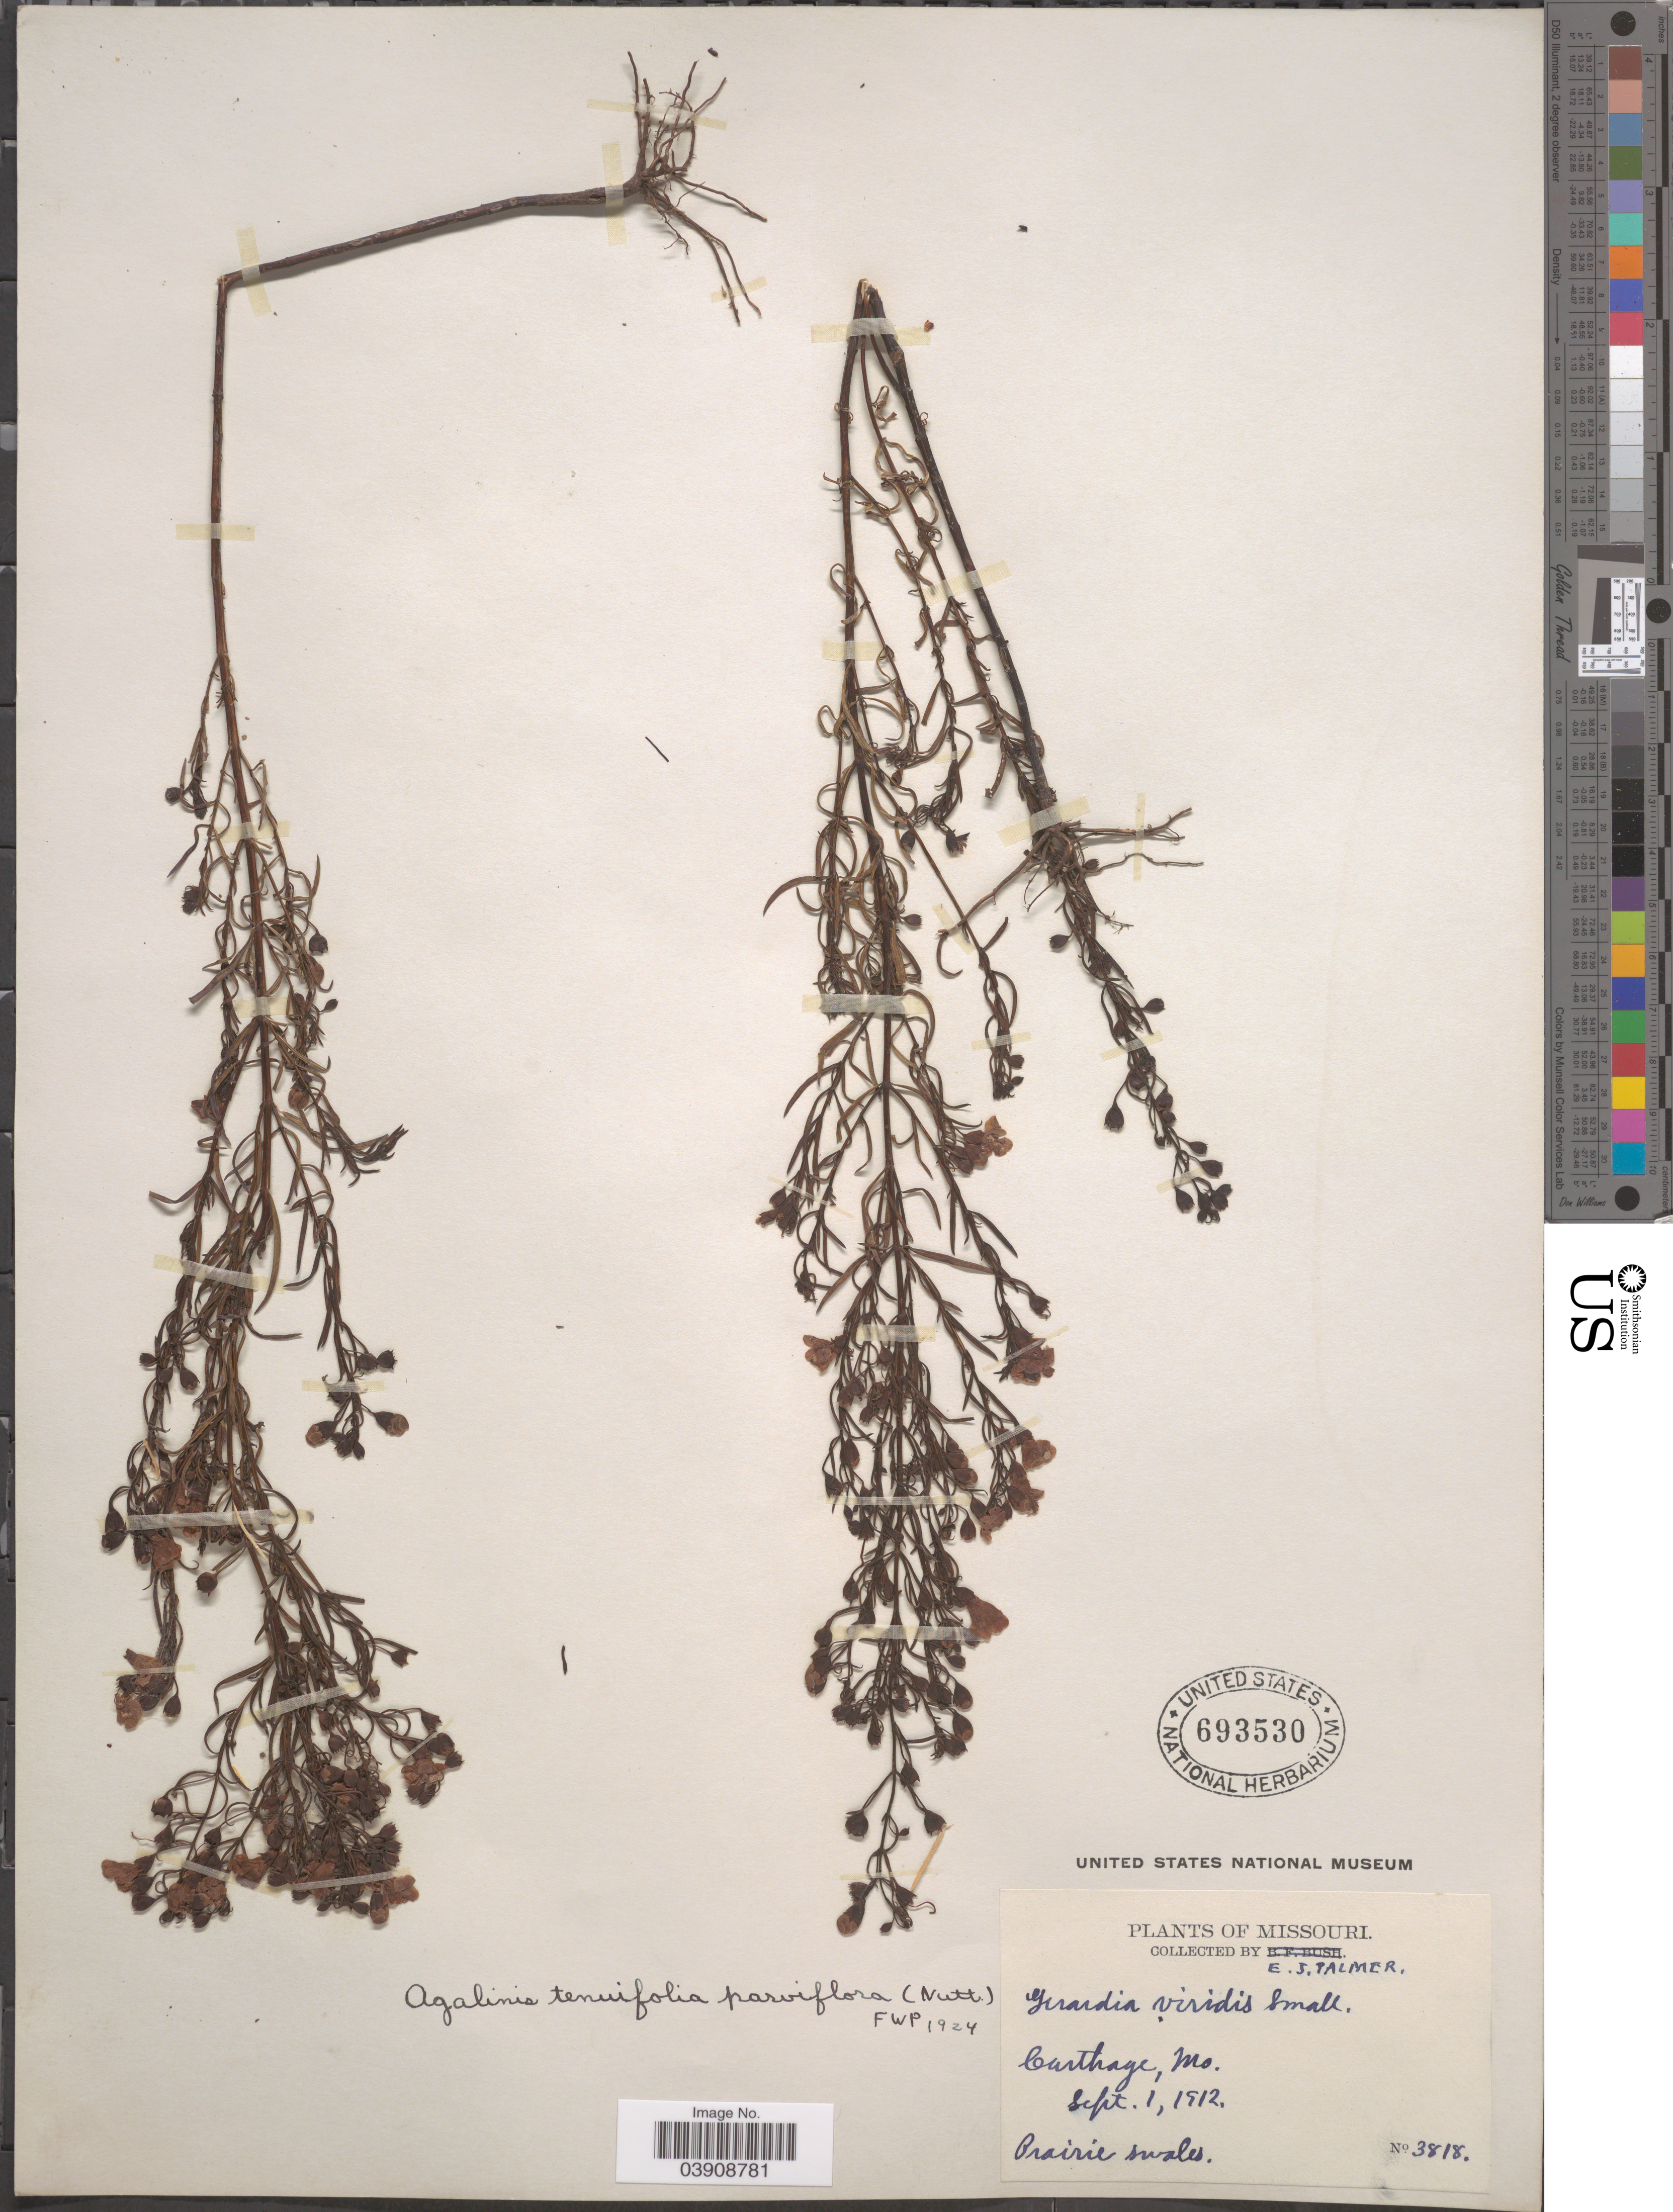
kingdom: Plantae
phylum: Tracheophyta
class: Magnoliopsida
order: Lamiales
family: Orobanchaceae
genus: Agalinis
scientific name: Agalinis tenuifolia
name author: (Vahl) Raf.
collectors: E. J. Palmer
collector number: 3818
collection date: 1912-09-01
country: United States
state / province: Missouri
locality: Carthage. Prairie swales.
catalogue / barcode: US 693530